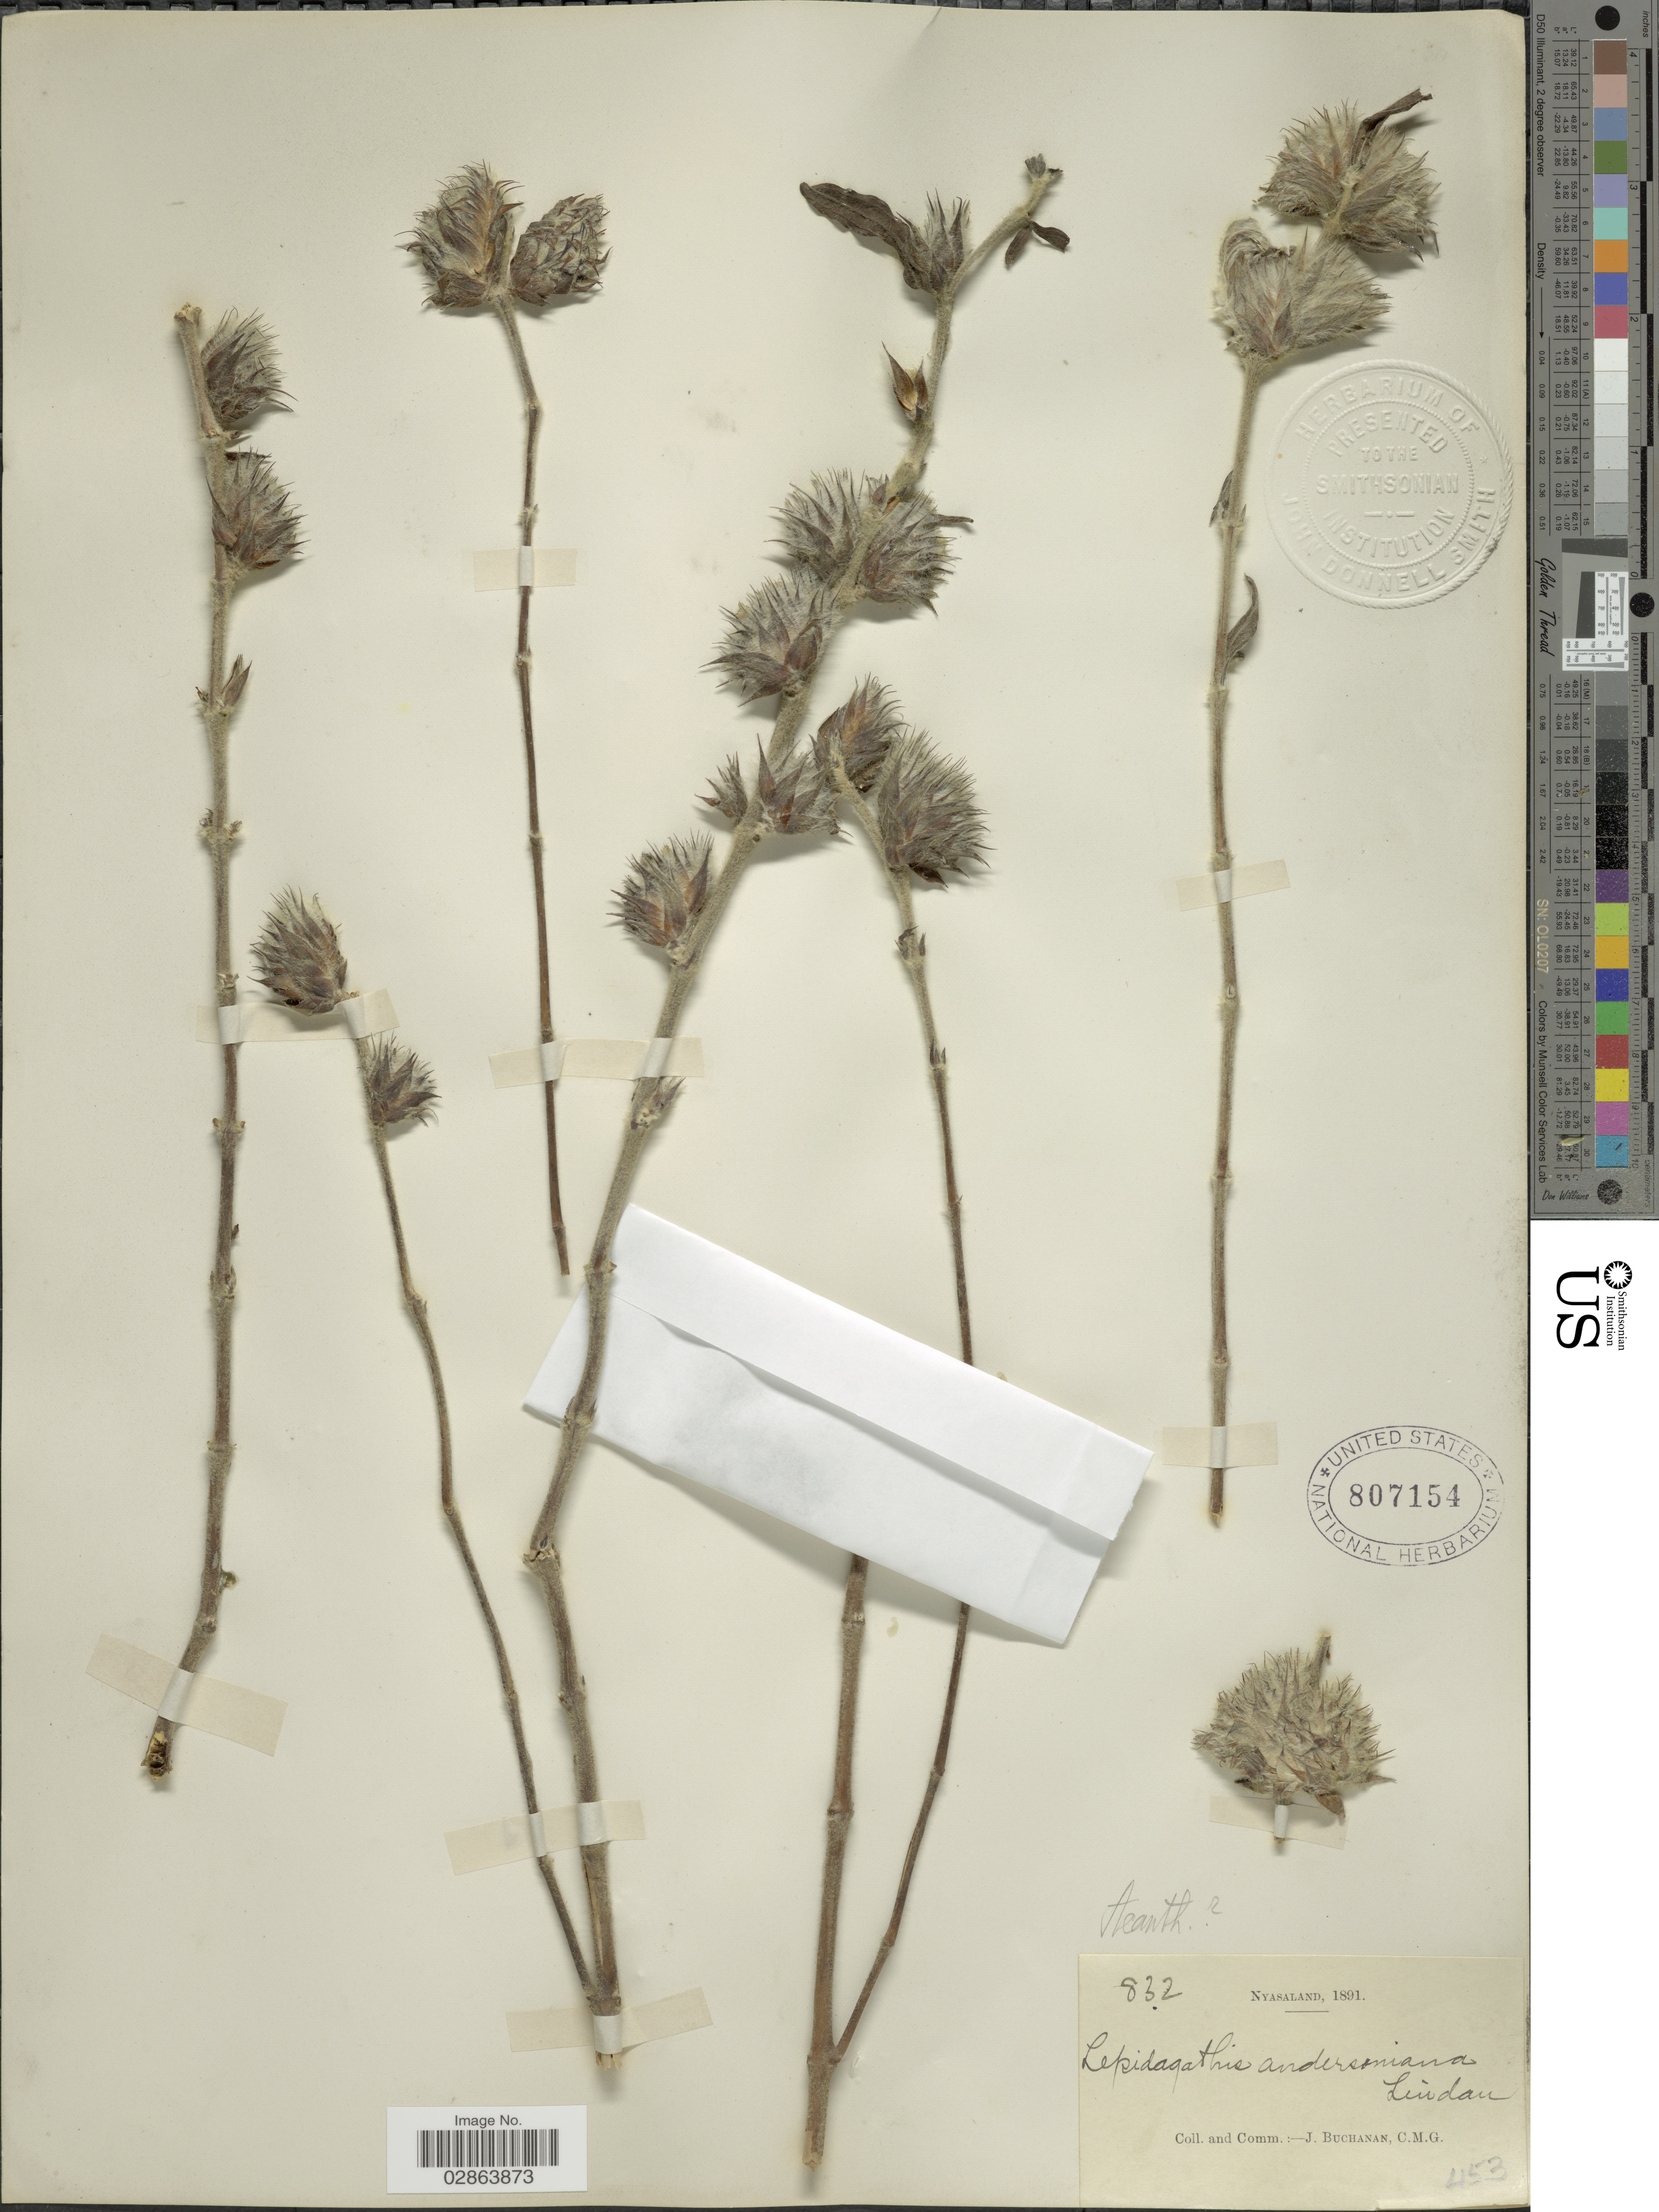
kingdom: Plantae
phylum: Tracheophyta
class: Magnoliopsida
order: Lamiales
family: Acanthaceae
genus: Lepidagathis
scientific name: Lepidagathis andersoniana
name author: Lindau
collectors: J. Buchanan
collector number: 832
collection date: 1891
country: Malawi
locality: Nyasaland.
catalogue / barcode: US 807154